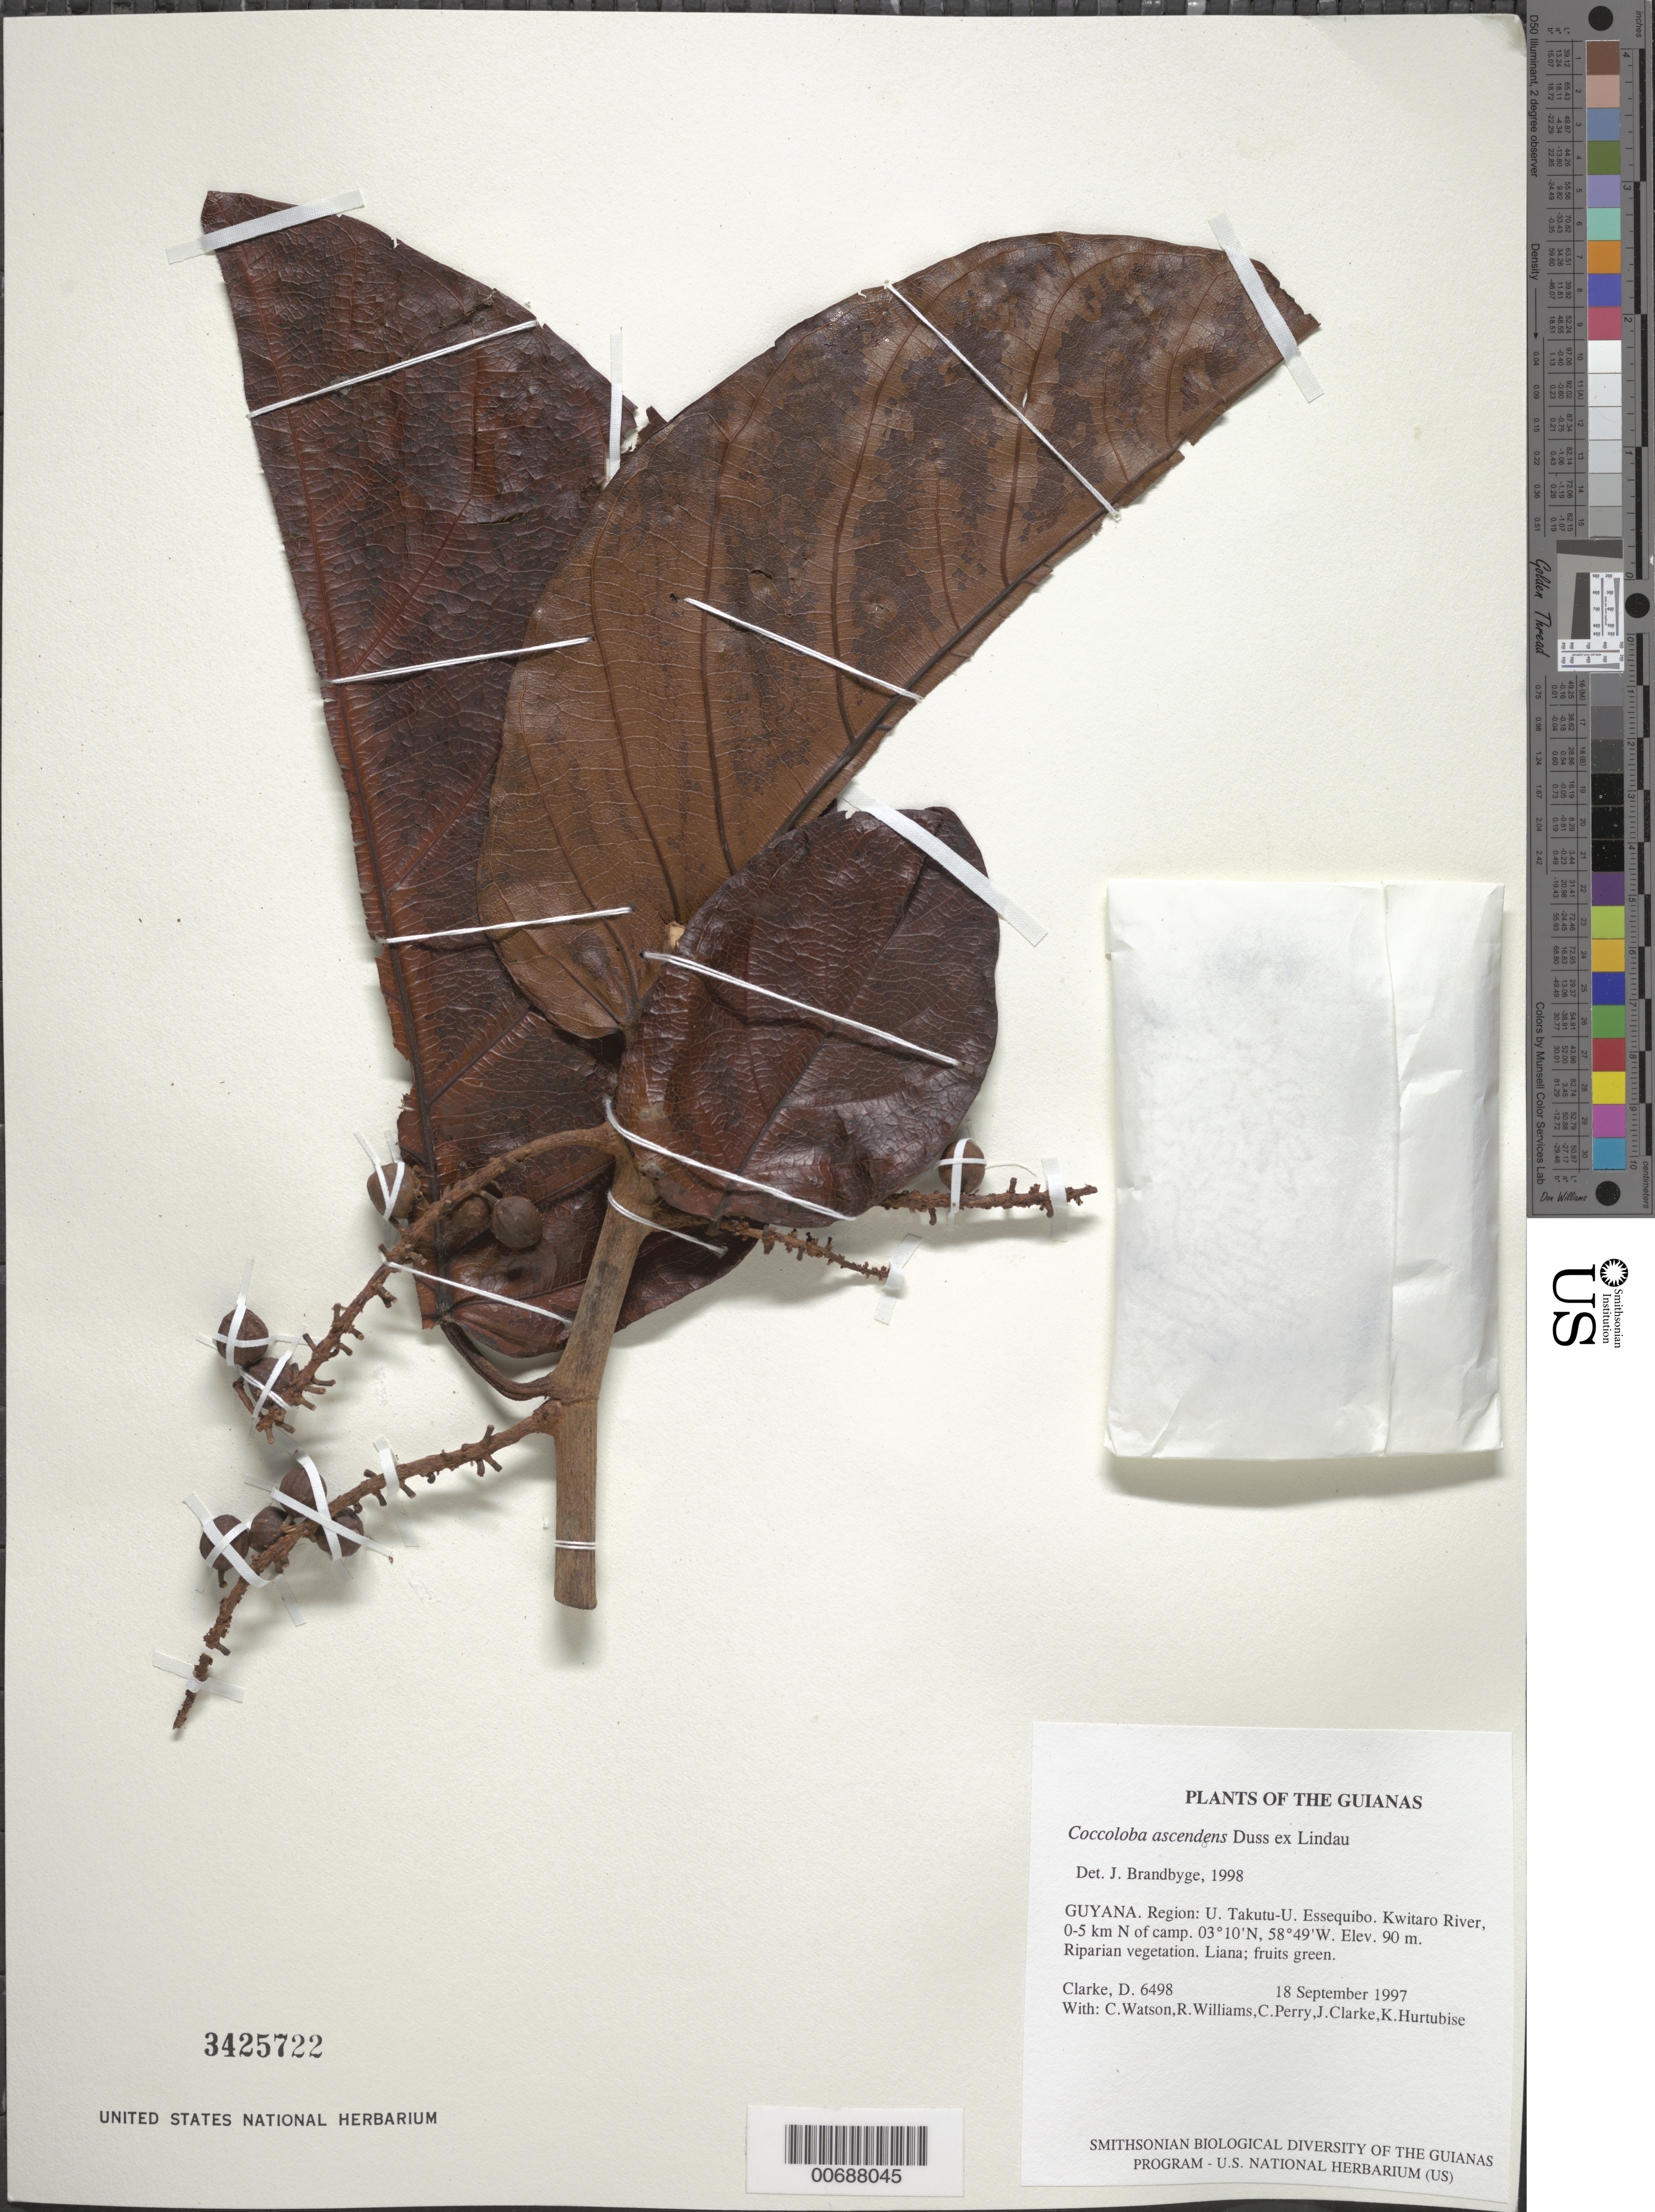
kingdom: Plantae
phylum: Tracheophyta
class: Magnoliopsida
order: Caryophyllales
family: Polygonaceae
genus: Coccoloba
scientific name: Coccoloba ascendens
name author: Duss ex Lindau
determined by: Brandbyge, J.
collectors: H. D. Clarke, C. Watson, R. Williams, C. Perry, J. Clarke & K. Hurtubise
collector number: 6498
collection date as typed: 18 September 1997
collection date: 1997-09-18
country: Guyana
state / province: U. Takutu-U. Essequibo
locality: Kwitaro River, 0-5 km N of camp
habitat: Riparian vegetation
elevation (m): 90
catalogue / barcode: US 3425722